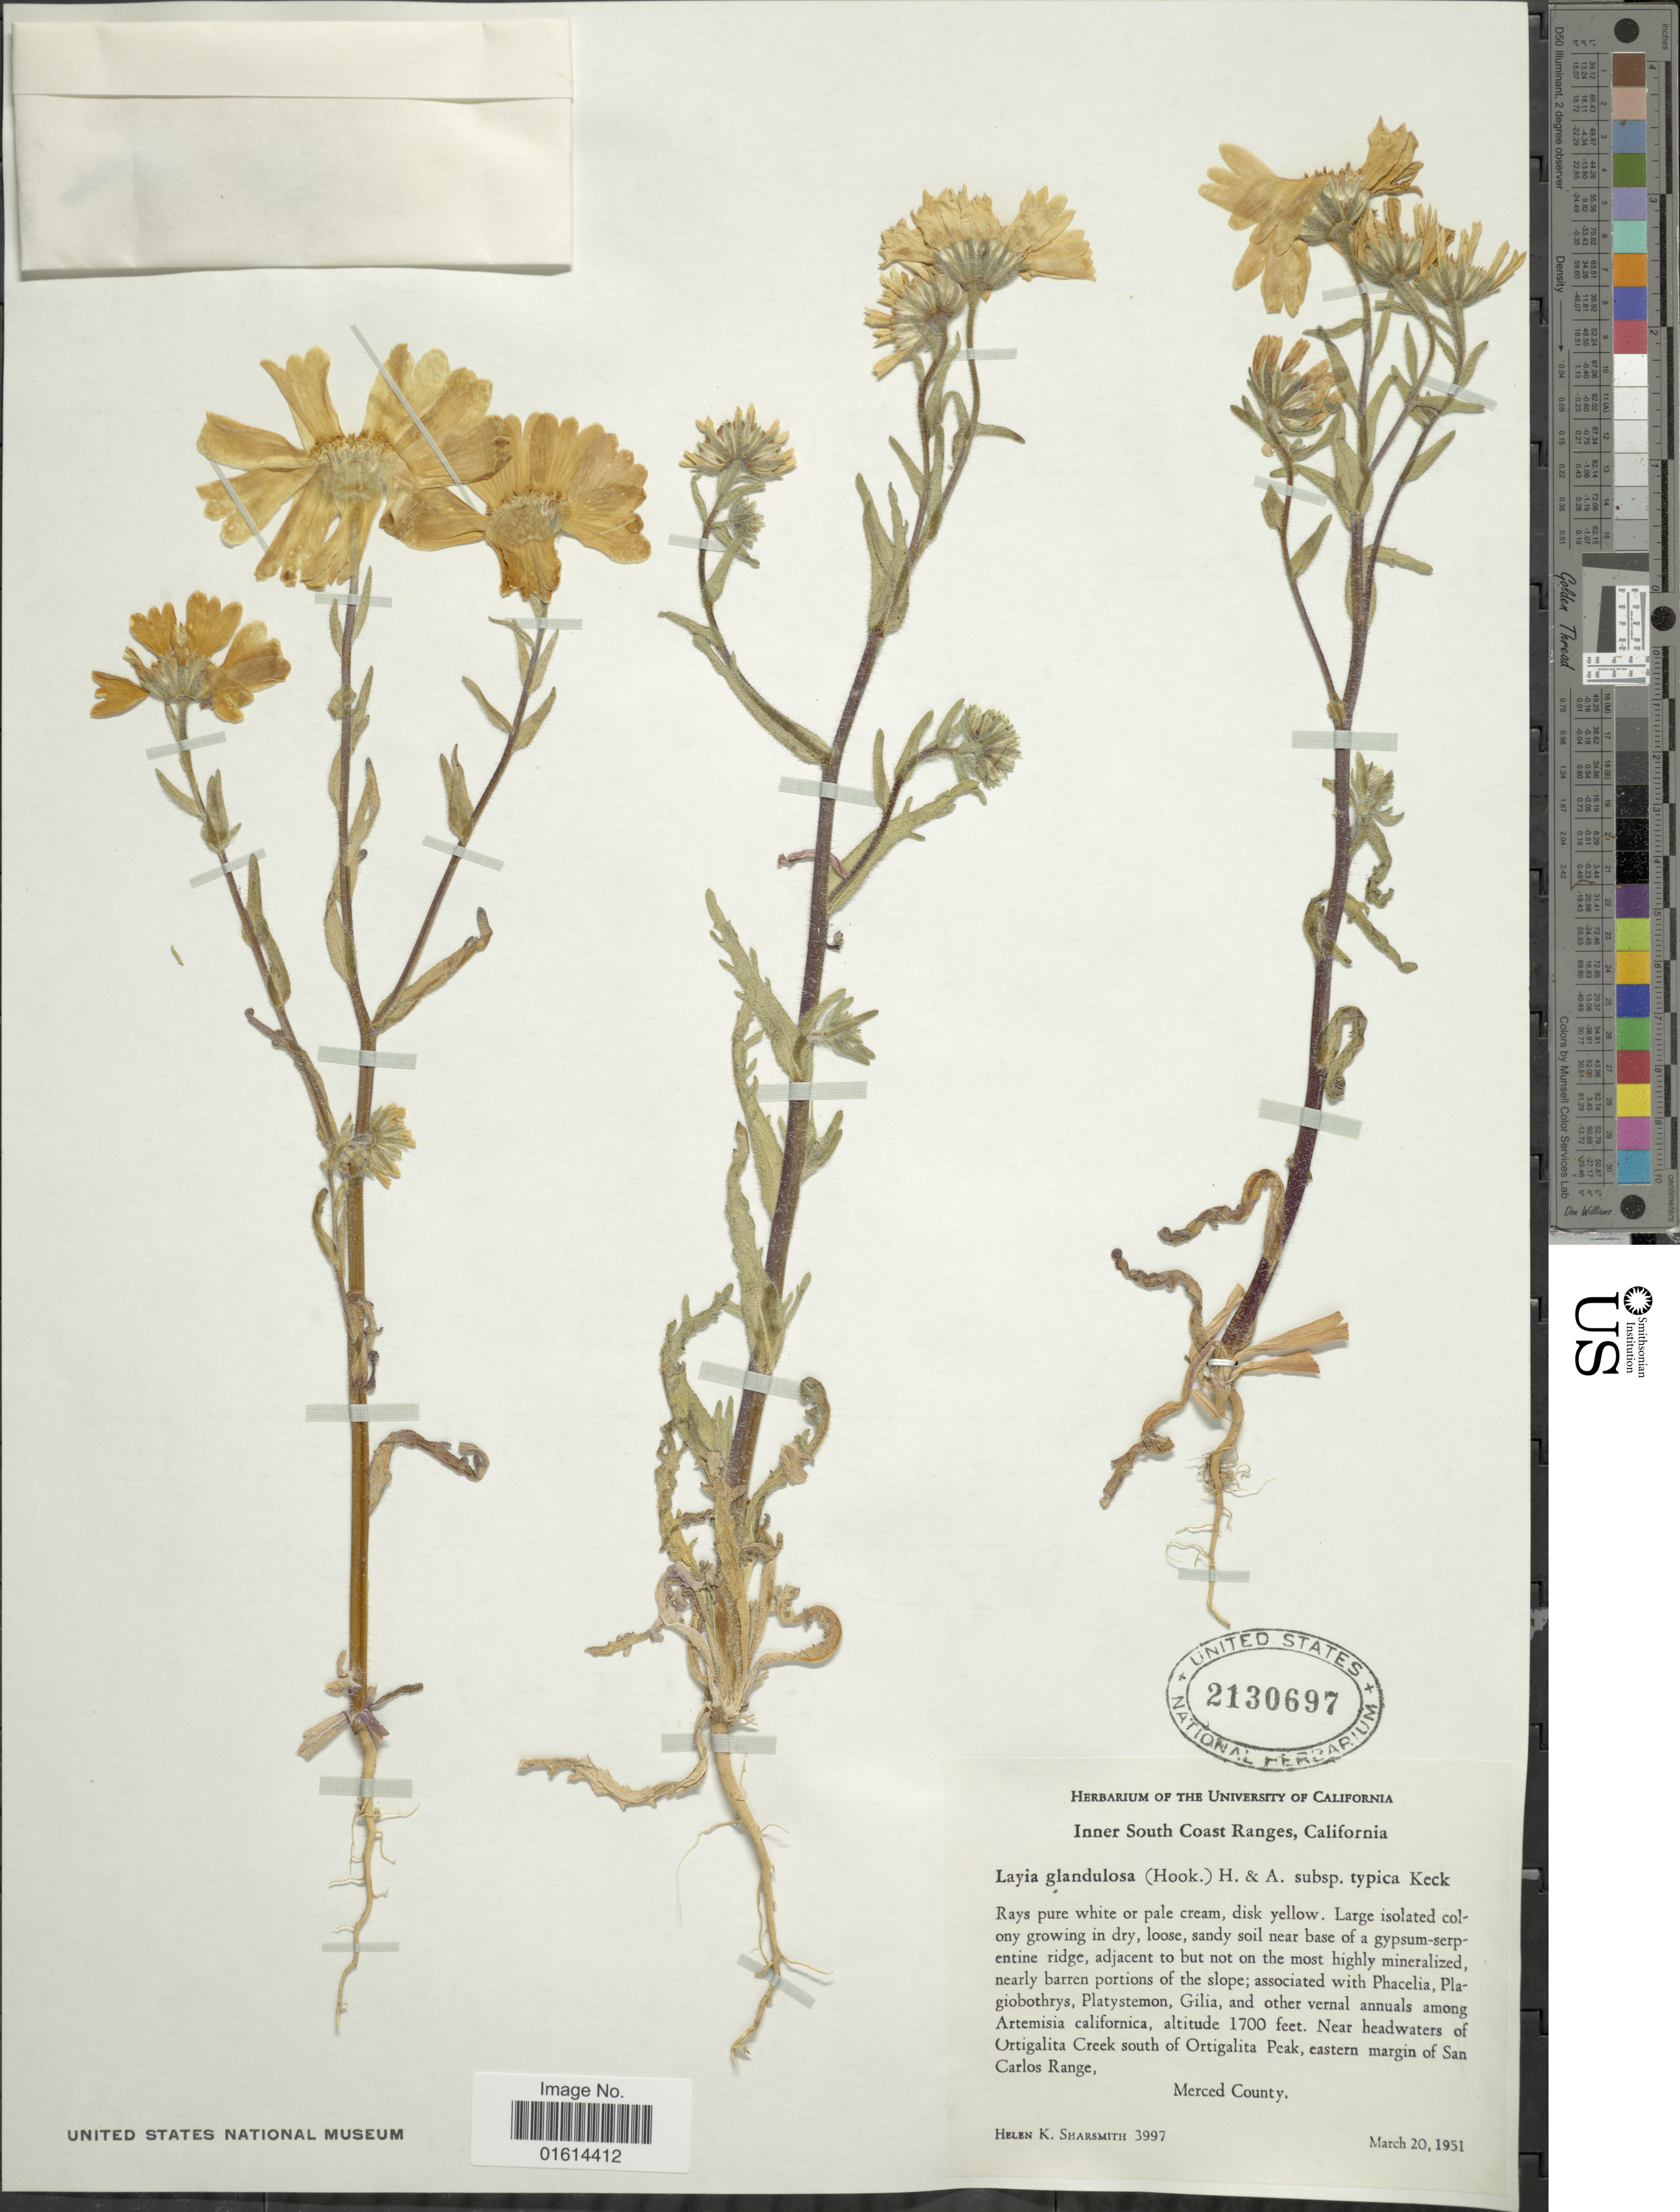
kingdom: Plantae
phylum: Tracheophyta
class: Magnoliopsida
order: Asterales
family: Asteraceae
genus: Layia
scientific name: Layia glandulosa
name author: Hook. & Arn.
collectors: H. Sharsmith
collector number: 3997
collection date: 1951-03-20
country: United States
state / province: California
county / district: Merced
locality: Inner South Coast Ranges, near headwaters of Ortigalita Creek south of Ortigalita Peak, eastern margin of San Carlos Range, Merced County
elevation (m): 518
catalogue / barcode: US 2130697